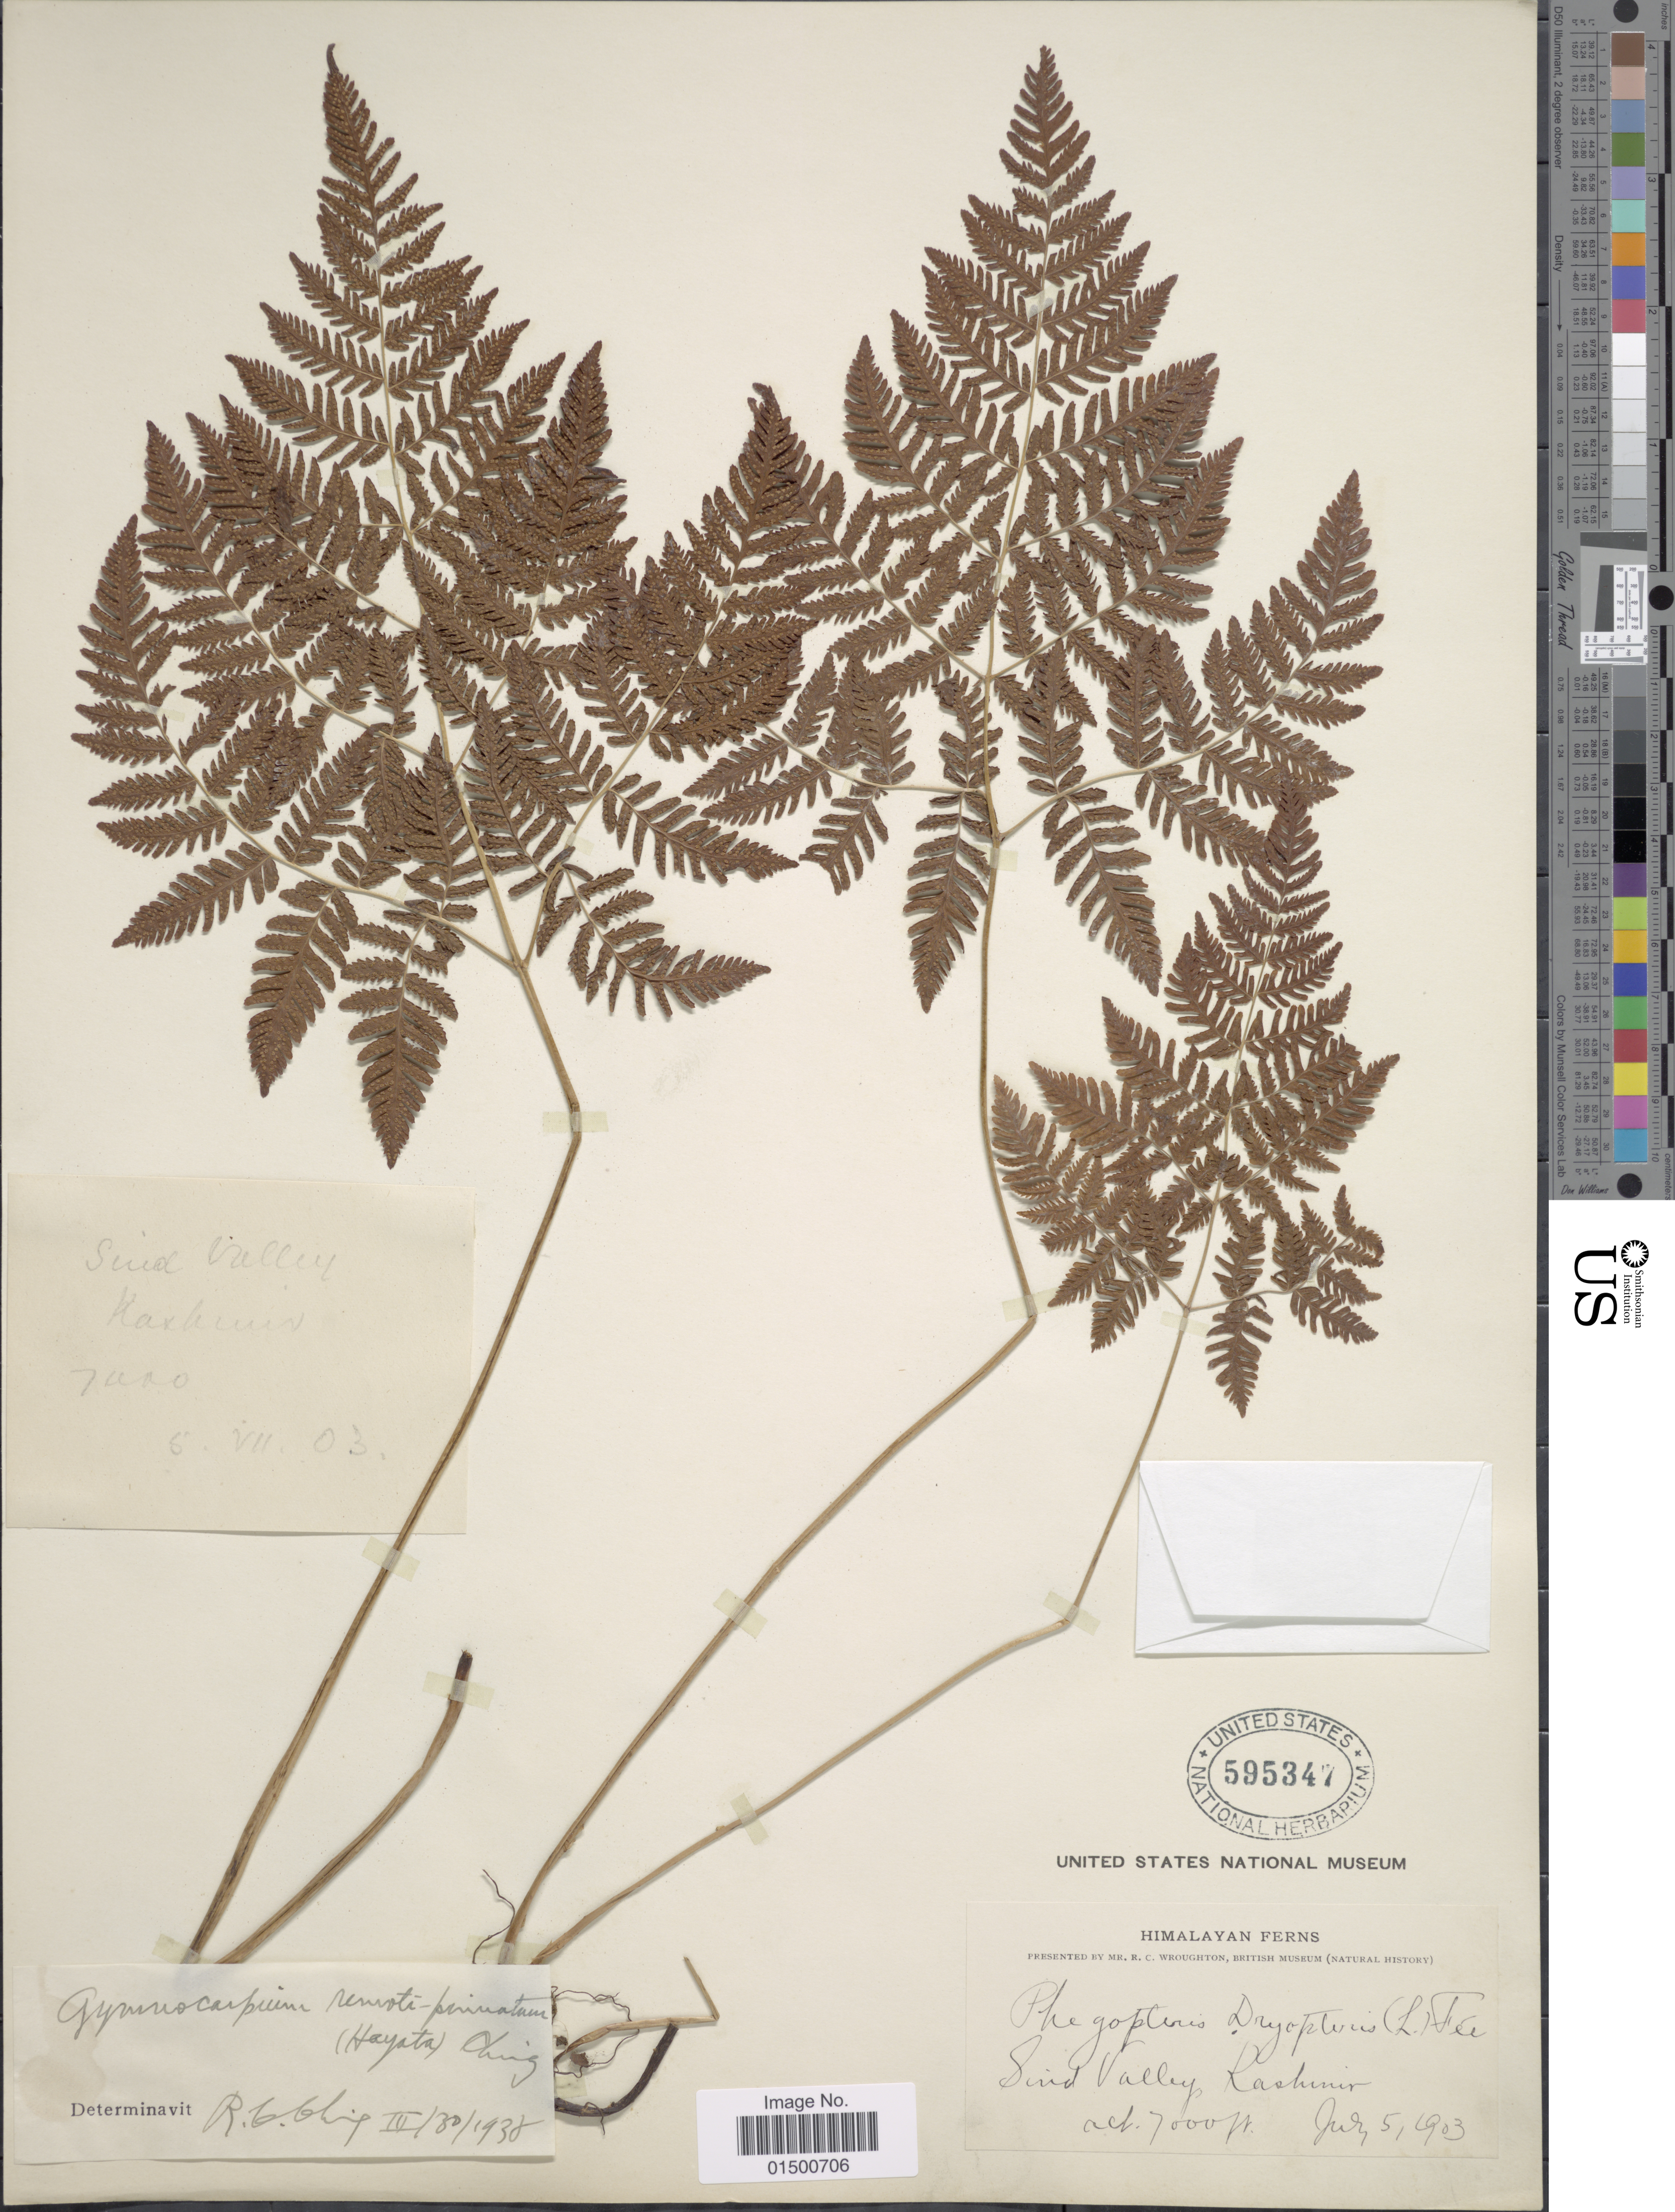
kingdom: Plantae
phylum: Tracheophyta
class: Polypodiopsida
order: Polypodiales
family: Cystopteridaceae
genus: Gymnocarpium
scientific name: Gymnocarpium remotepinnatum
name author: (Hayata) Ching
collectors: R. Wroughton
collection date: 1903-07-05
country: India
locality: Himalaya, Suid Valley, Kashmir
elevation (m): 2134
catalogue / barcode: US 595347